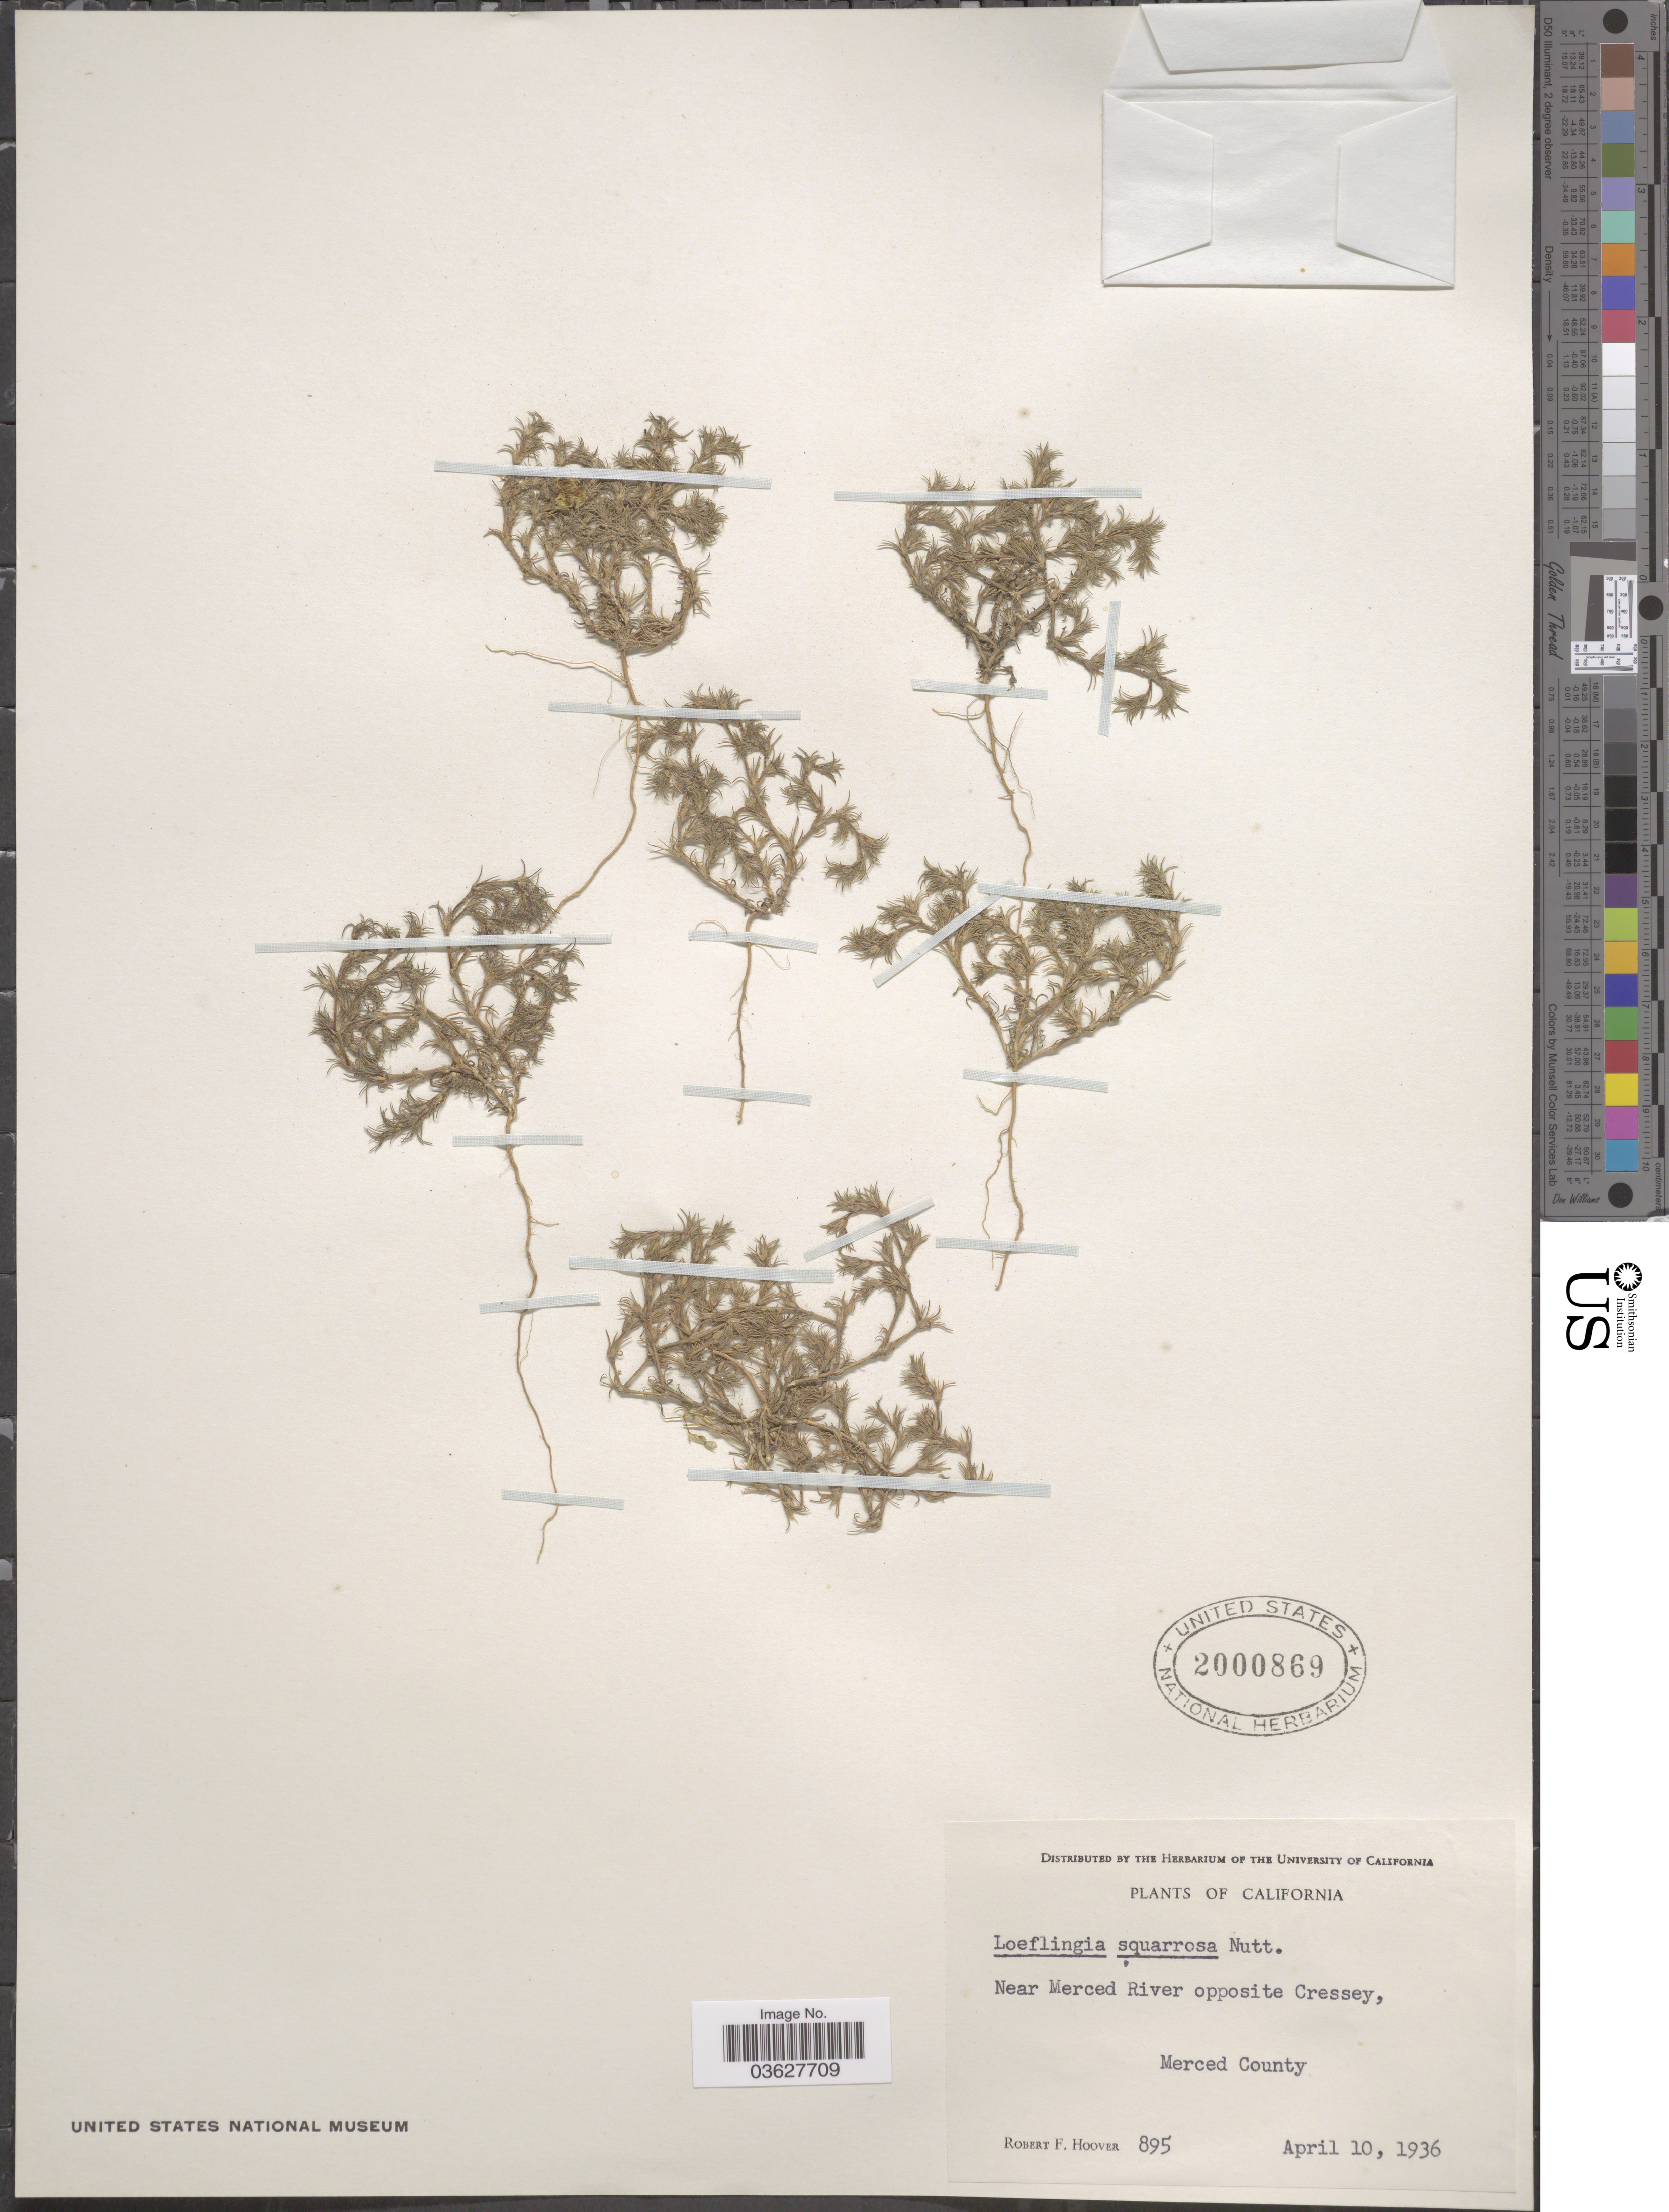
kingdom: Plantae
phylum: Tracheophyta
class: Magnoliopsida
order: Caryophyllales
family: Caryophyllaceae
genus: Loeflingia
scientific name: Loeflingia squarrosa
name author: Nutt.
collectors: R. F. Hoover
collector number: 895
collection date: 1936-04-10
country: United States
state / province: California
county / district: Merced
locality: Near Merced River opposite Cressey, Merced County.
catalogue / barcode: US 2000869